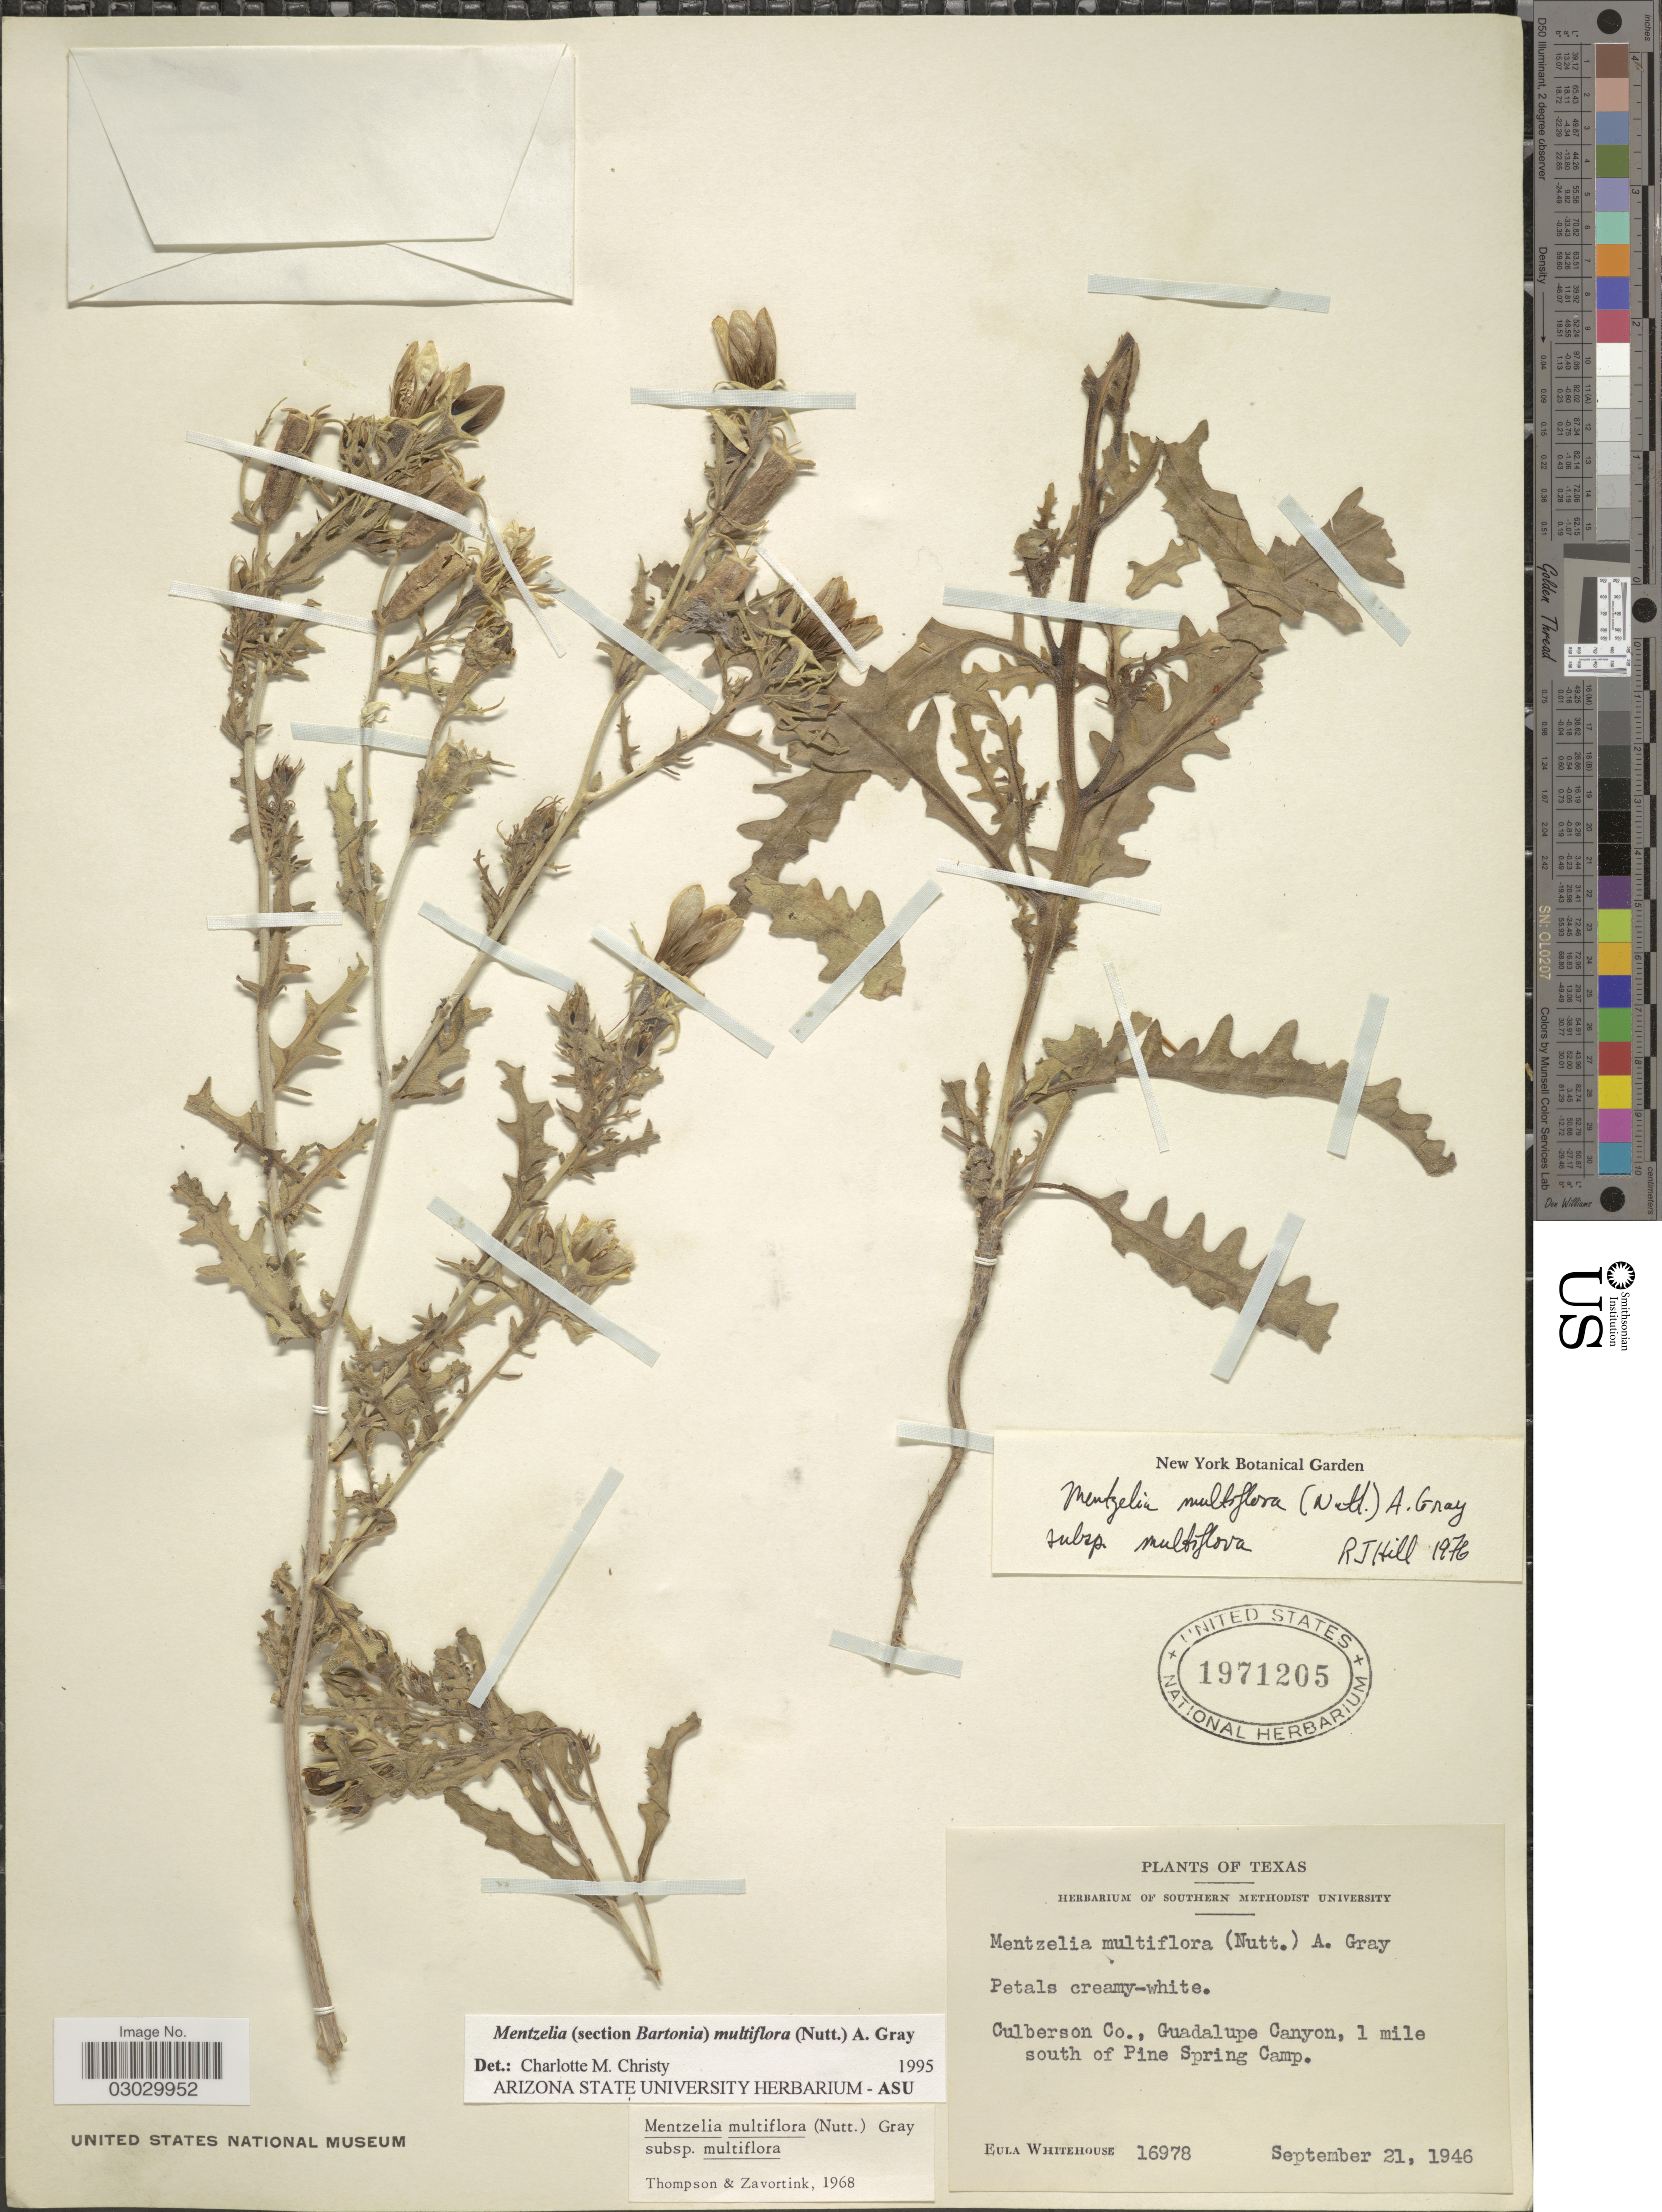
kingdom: Plantae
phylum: Tracheophyta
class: Magnoliopsida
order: Cornales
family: Loasaceae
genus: Mentzelia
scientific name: Mentzelia multiflora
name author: (Nutt.) A. Gray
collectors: E. Whitehouse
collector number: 16978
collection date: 1946-09-21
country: United States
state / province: Texas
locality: Culberson Co., Guadalupe Canyon, 1 mile south of Pine Spring Camp.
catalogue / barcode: US 1971205